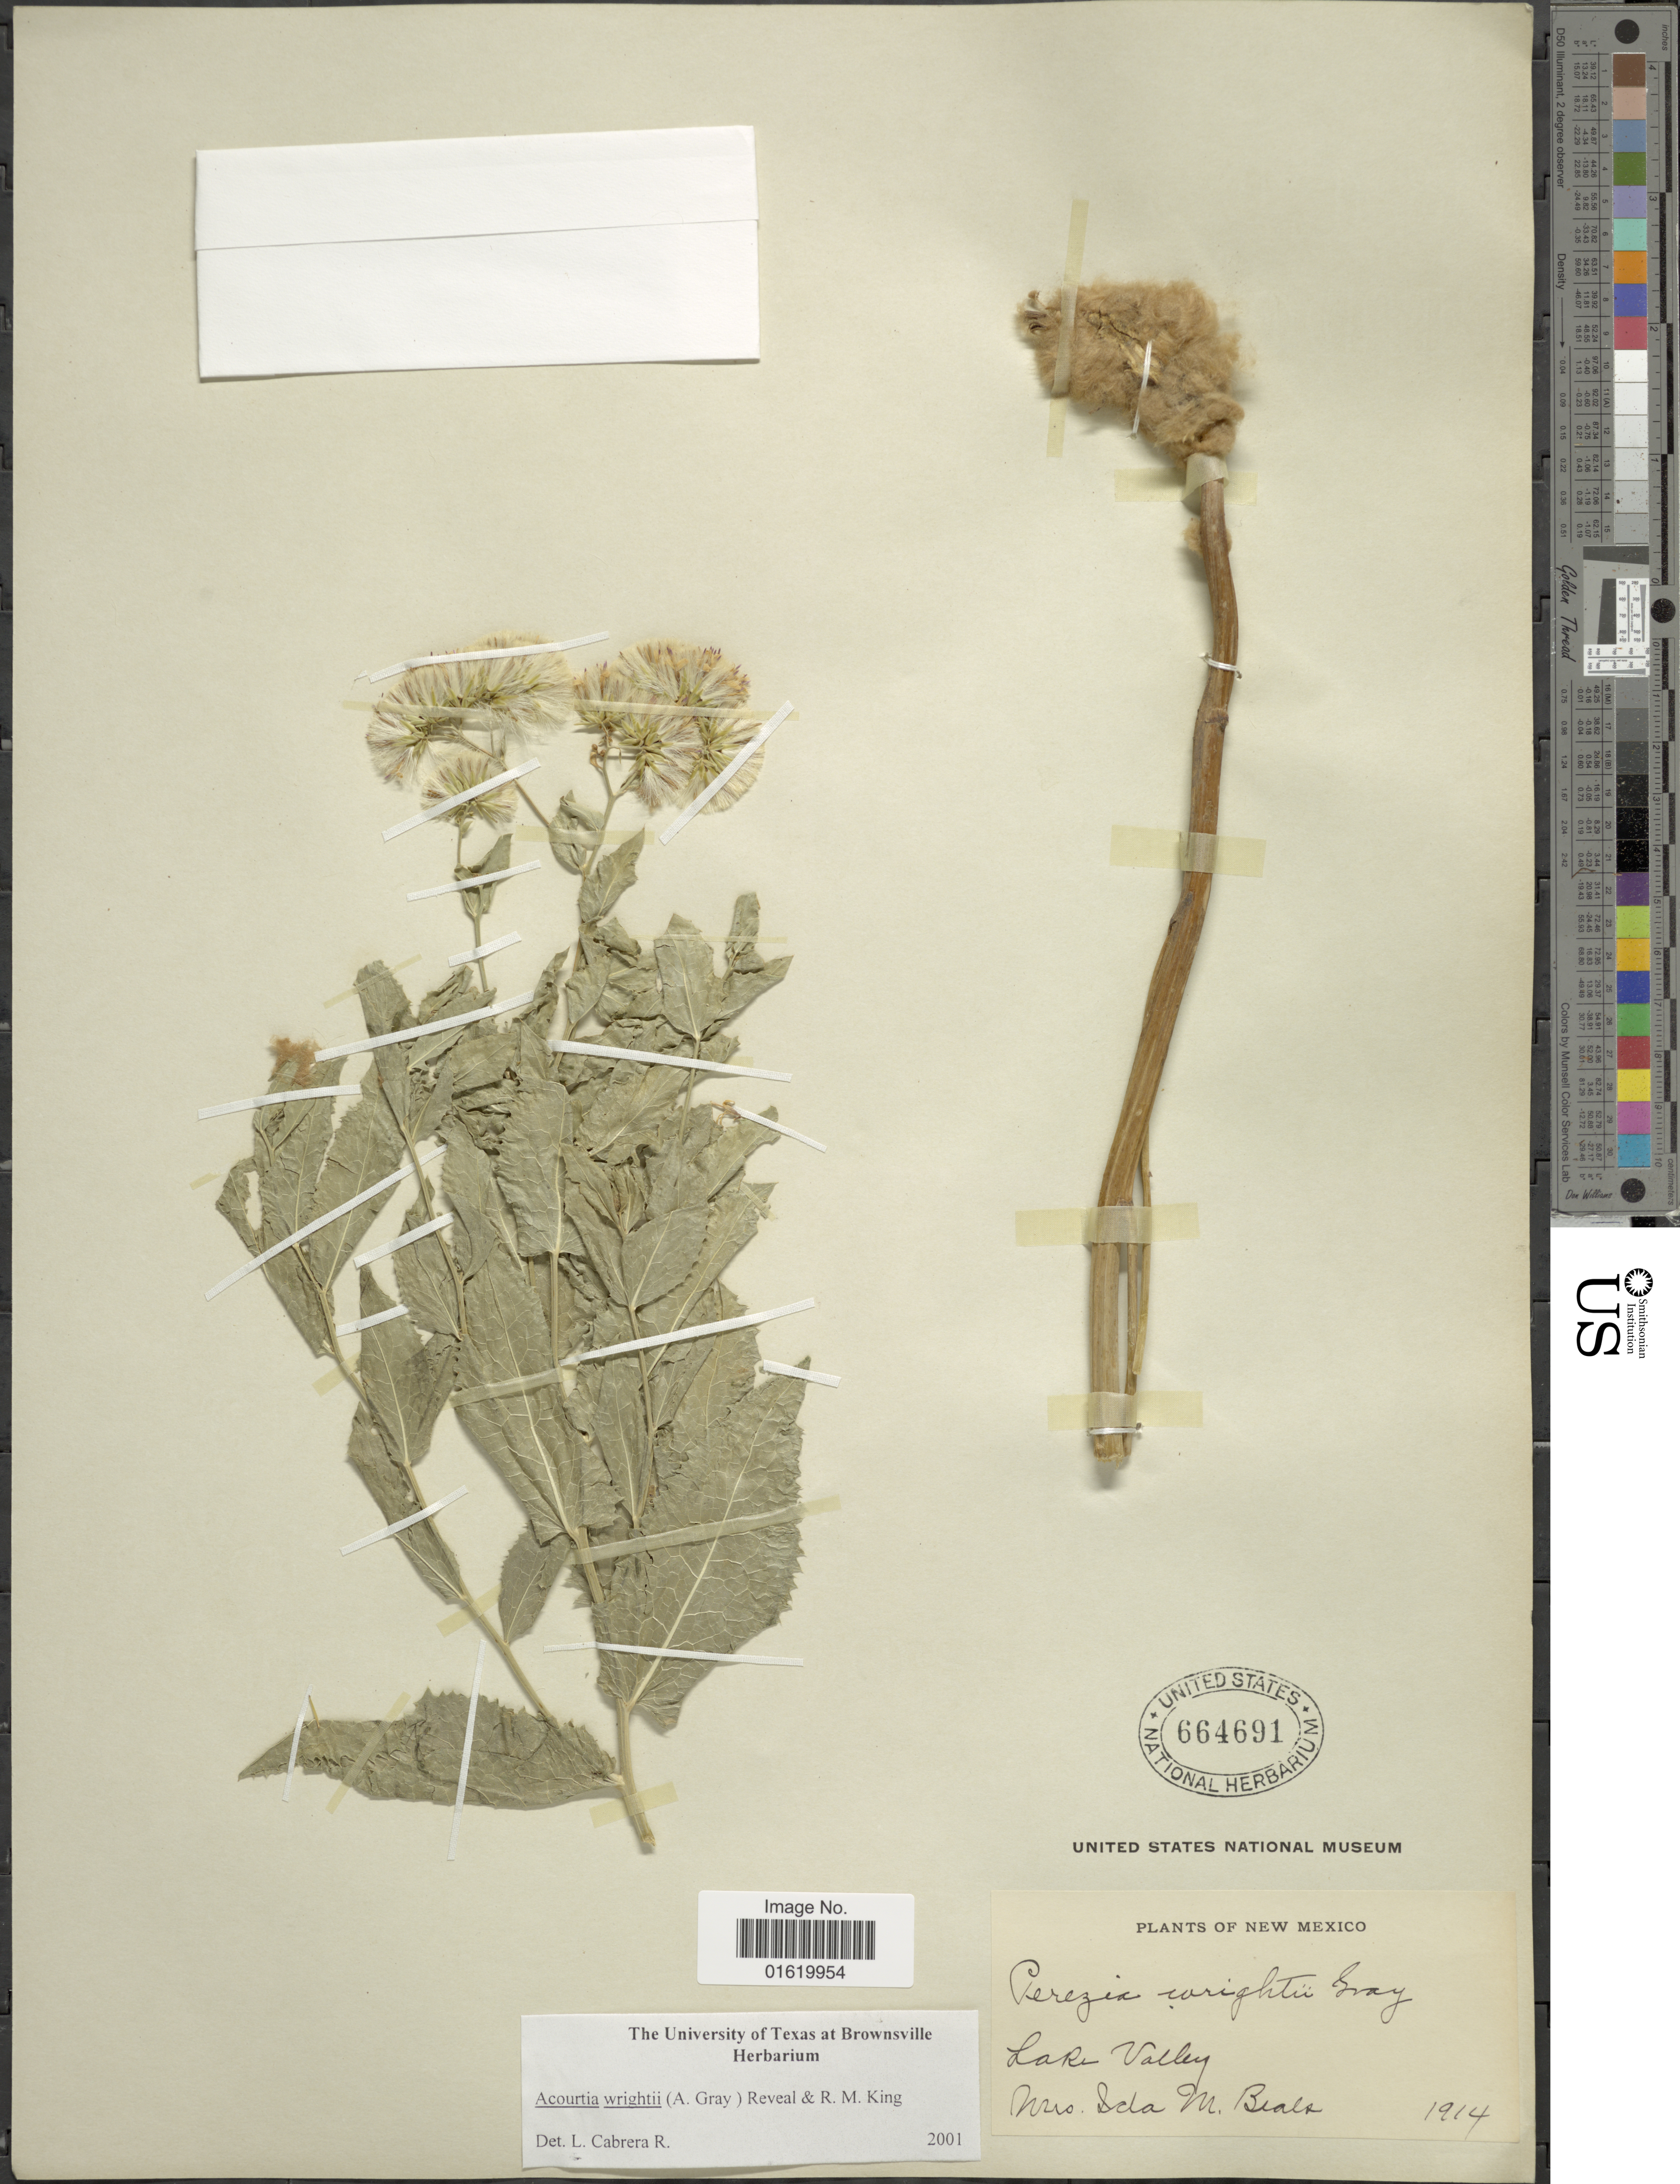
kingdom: Plantae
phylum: Tracheophyta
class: Magnoliopsida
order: Asterales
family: Asteraceae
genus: Acourtia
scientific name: Acourtia wrightii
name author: (A. Gray) Reveal & R.M. King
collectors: I. M. Beals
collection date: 1914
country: United States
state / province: New Mexico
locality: Lake Valley.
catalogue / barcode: US 664691